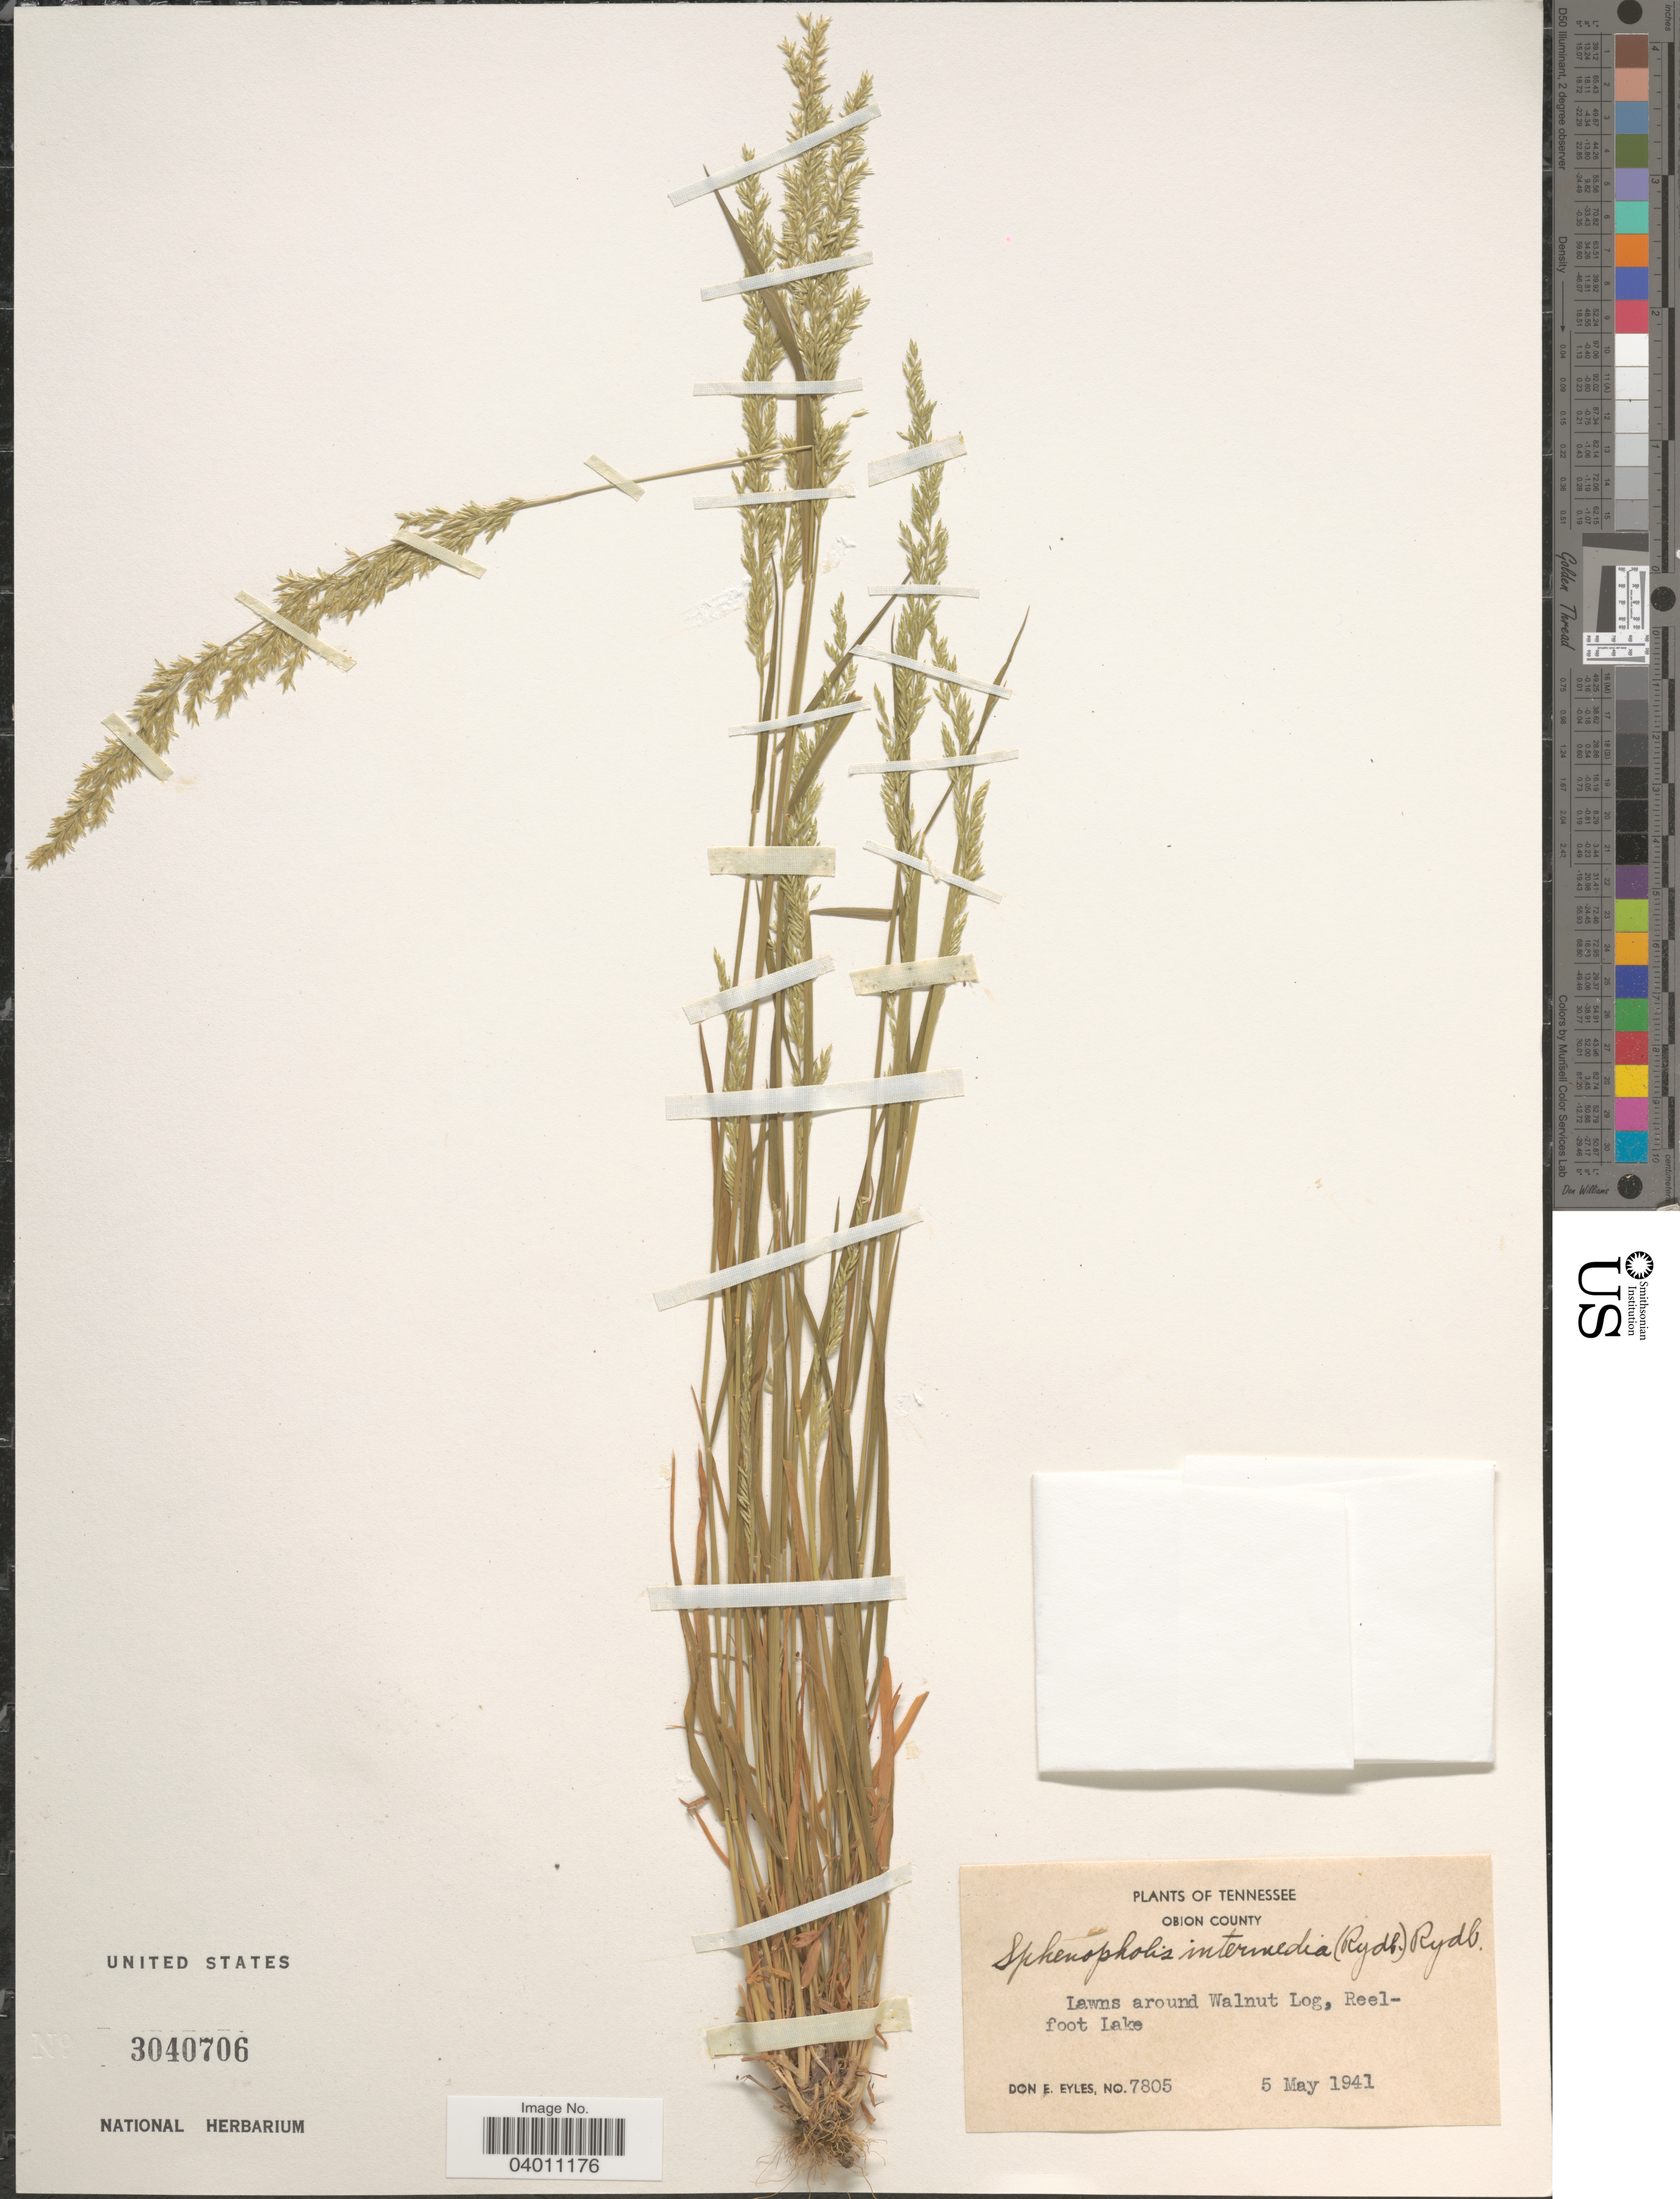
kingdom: Plantae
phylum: Tracheophyta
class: Liliopsida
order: Poales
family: Poaceae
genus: Sphenopholis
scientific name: Sphenopholis intermedia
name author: (Rydb.) Rydb.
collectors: D. Eyles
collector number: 7805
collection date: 1941-05-05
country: United States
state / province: Tennessee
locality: Obion County. Lawns around Walnut Log, Reelfoot Lake.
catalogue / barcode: US 3040706